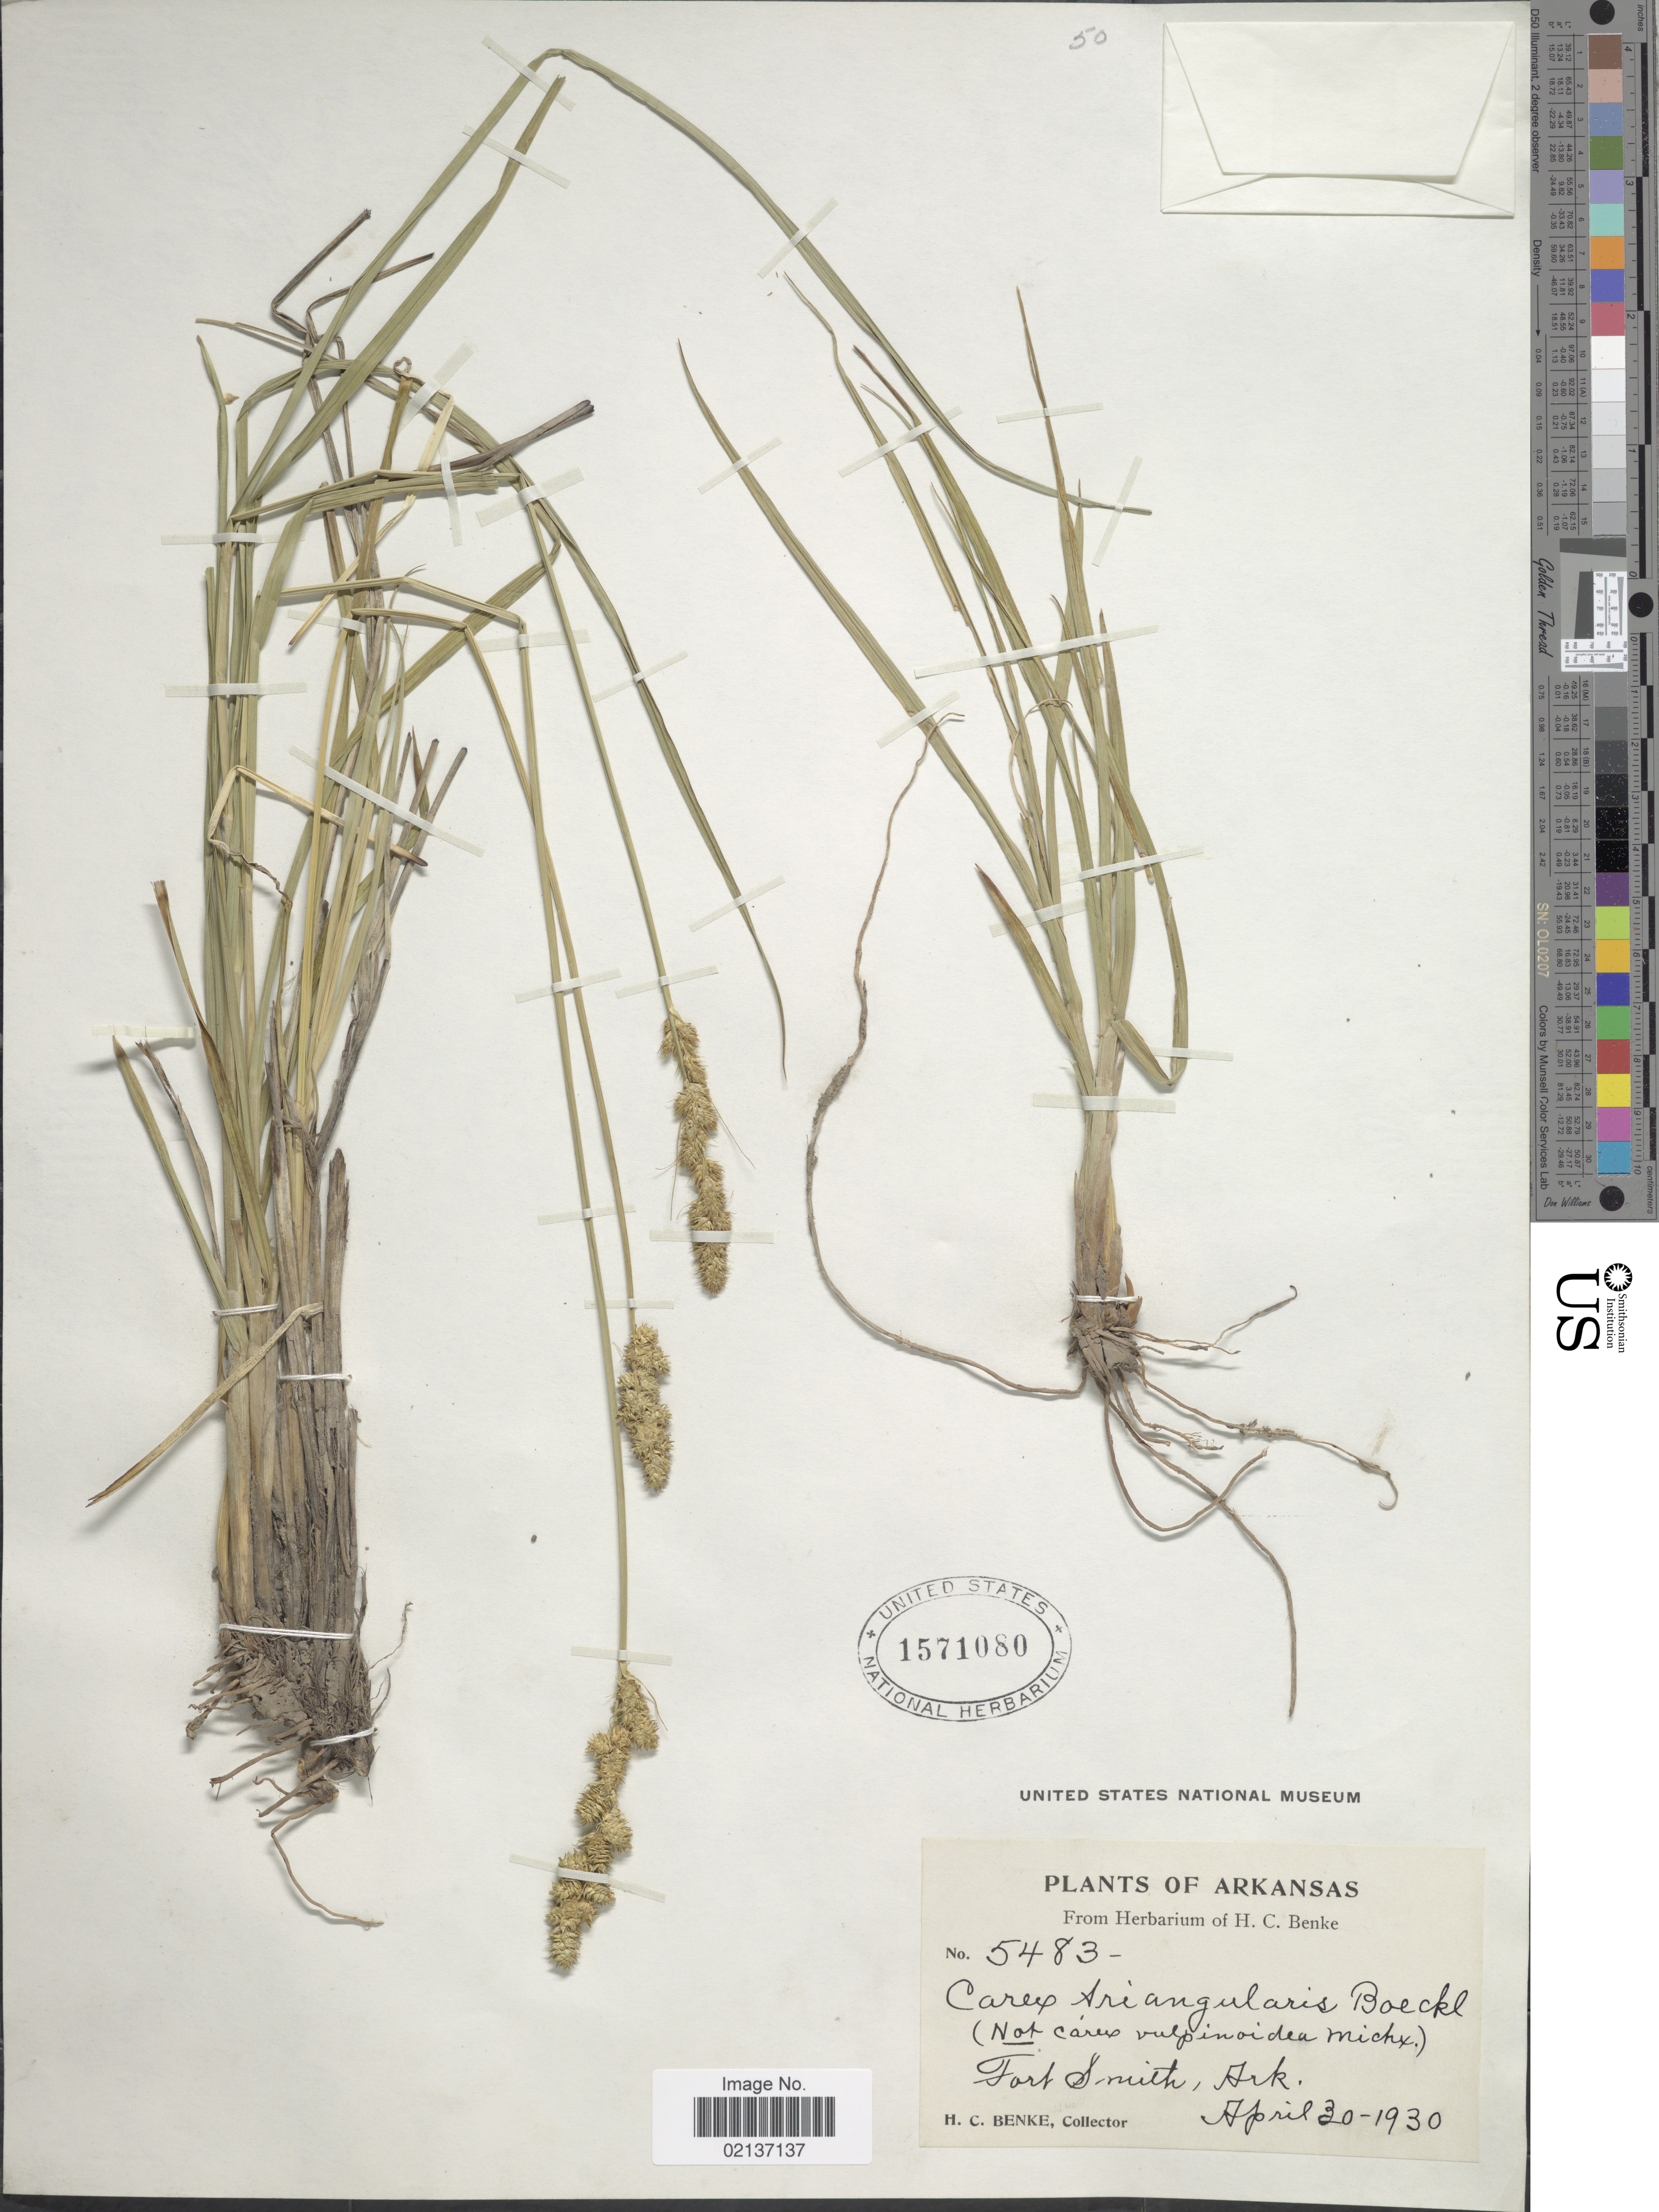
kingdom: Plantae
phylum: Tracheophyta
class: Liliopsida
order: Poales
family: Cyperaceae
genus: Carex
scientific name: Carex triangularis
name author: Boeckeler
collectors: H. Benke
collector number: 5483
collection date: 1930-04-30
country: United States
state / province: Arkansas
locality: Fort Smith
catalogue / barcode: US 1571080